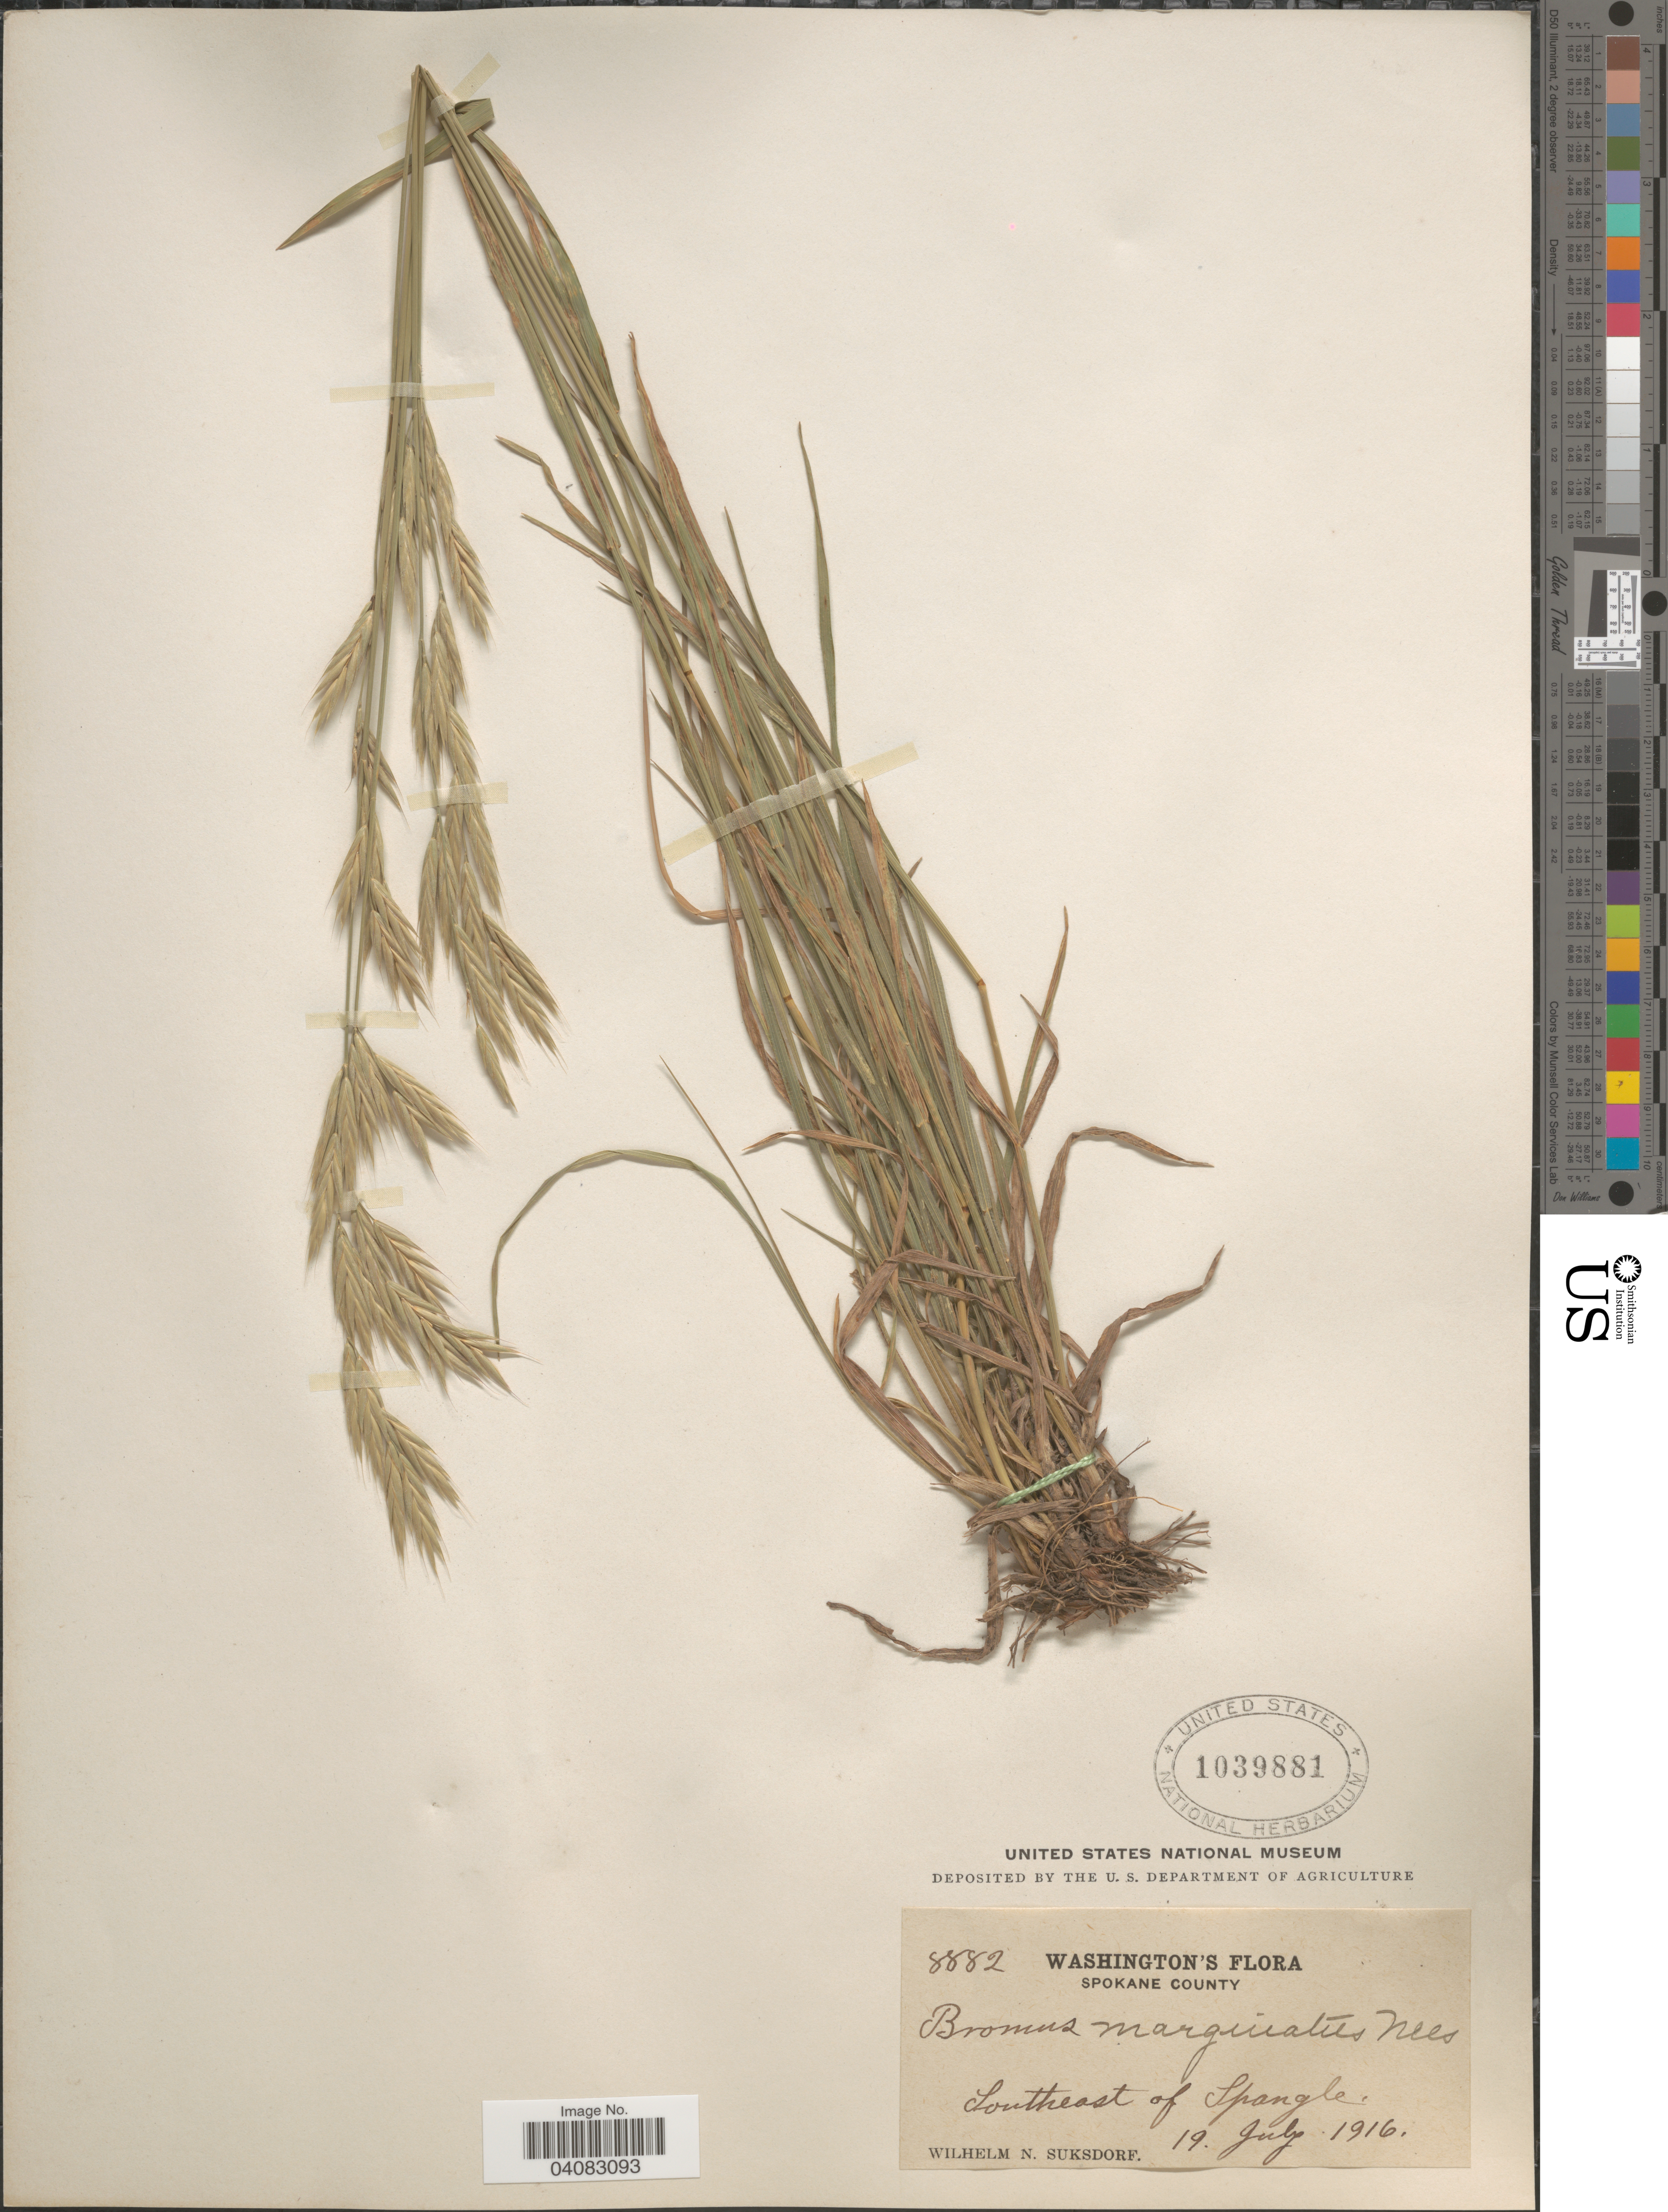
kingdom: Plantae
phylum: Tracheophyta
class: Liliopsida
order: Poales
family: Poaceae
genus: Bromus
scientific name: Bromus marginatus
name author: Nees ex Steud.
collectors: W. N. Suksdorf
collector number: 8882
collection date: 1916-07-19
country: United States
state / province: Washington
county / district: Spokane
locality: Spokane County. Southeast of Spangle.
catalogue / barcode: US 1039881